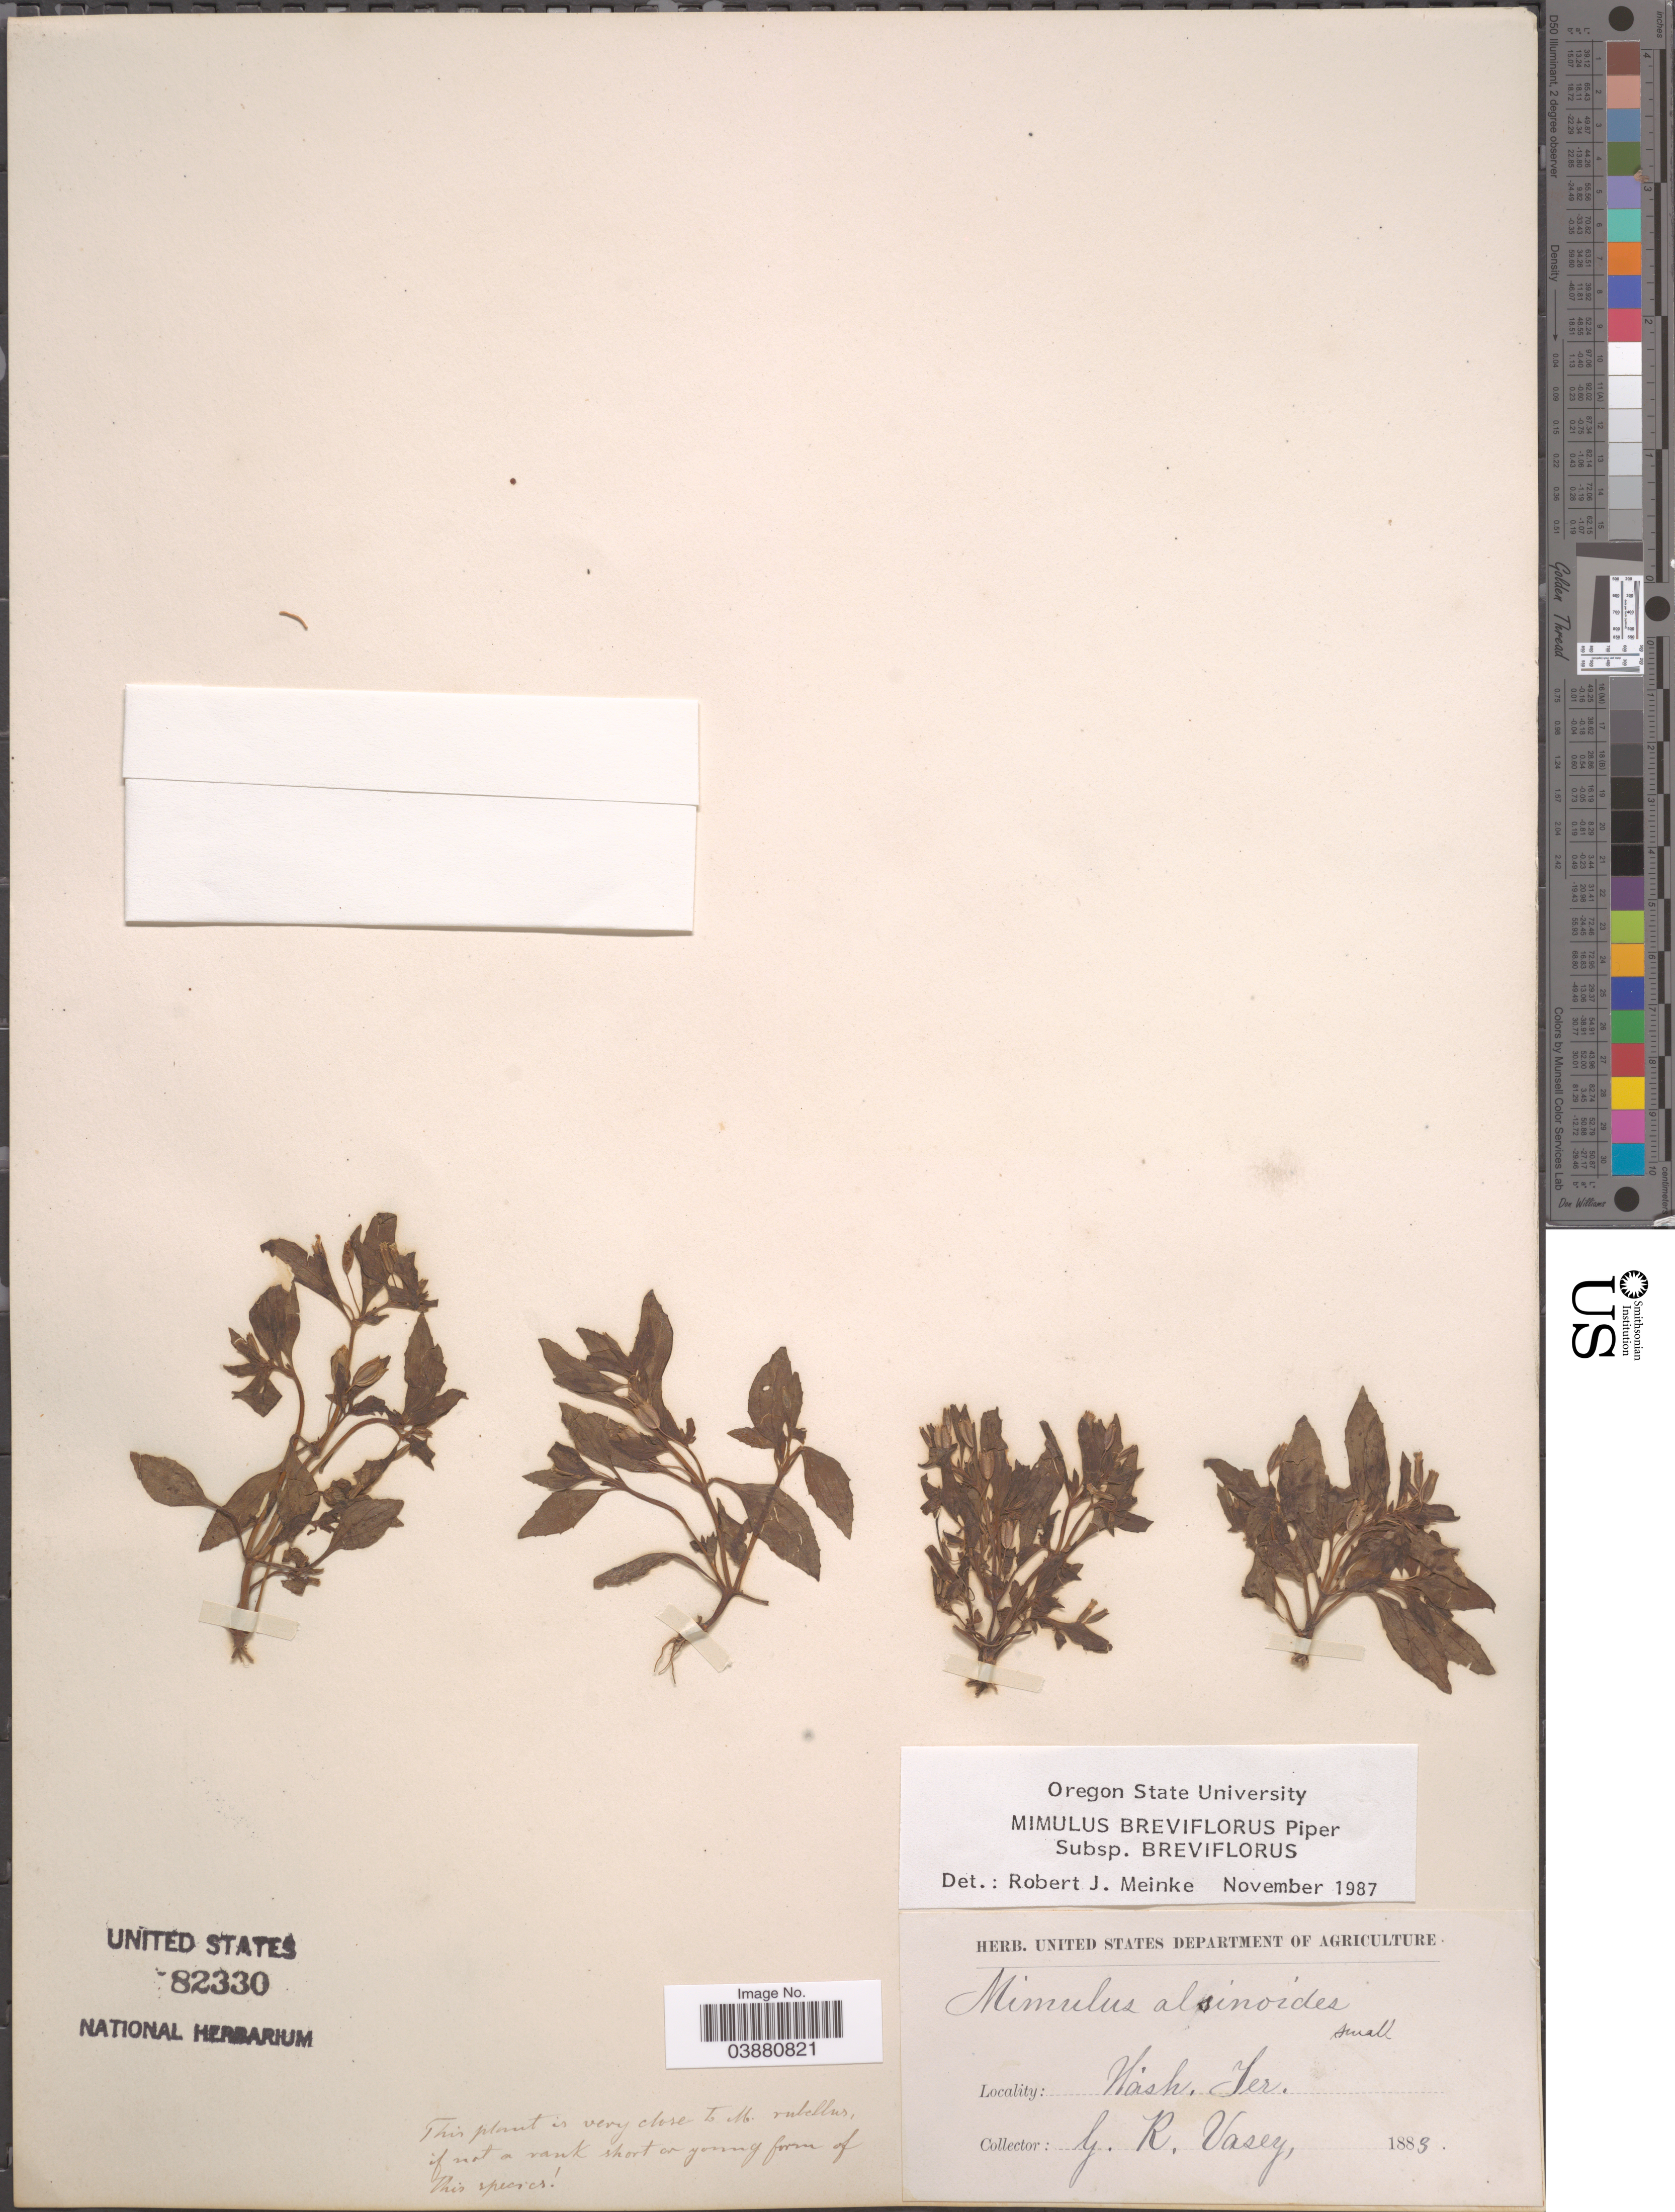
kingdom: Plantae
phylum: Tracheophyta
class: Magnoliopsida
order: Lamiales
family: Phrymaceae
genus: Mimulus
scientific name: Mimulus breviflorus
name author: Piper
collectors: G. R. Vasey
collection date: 1885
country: United States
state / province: Washington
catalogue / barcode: US 82330